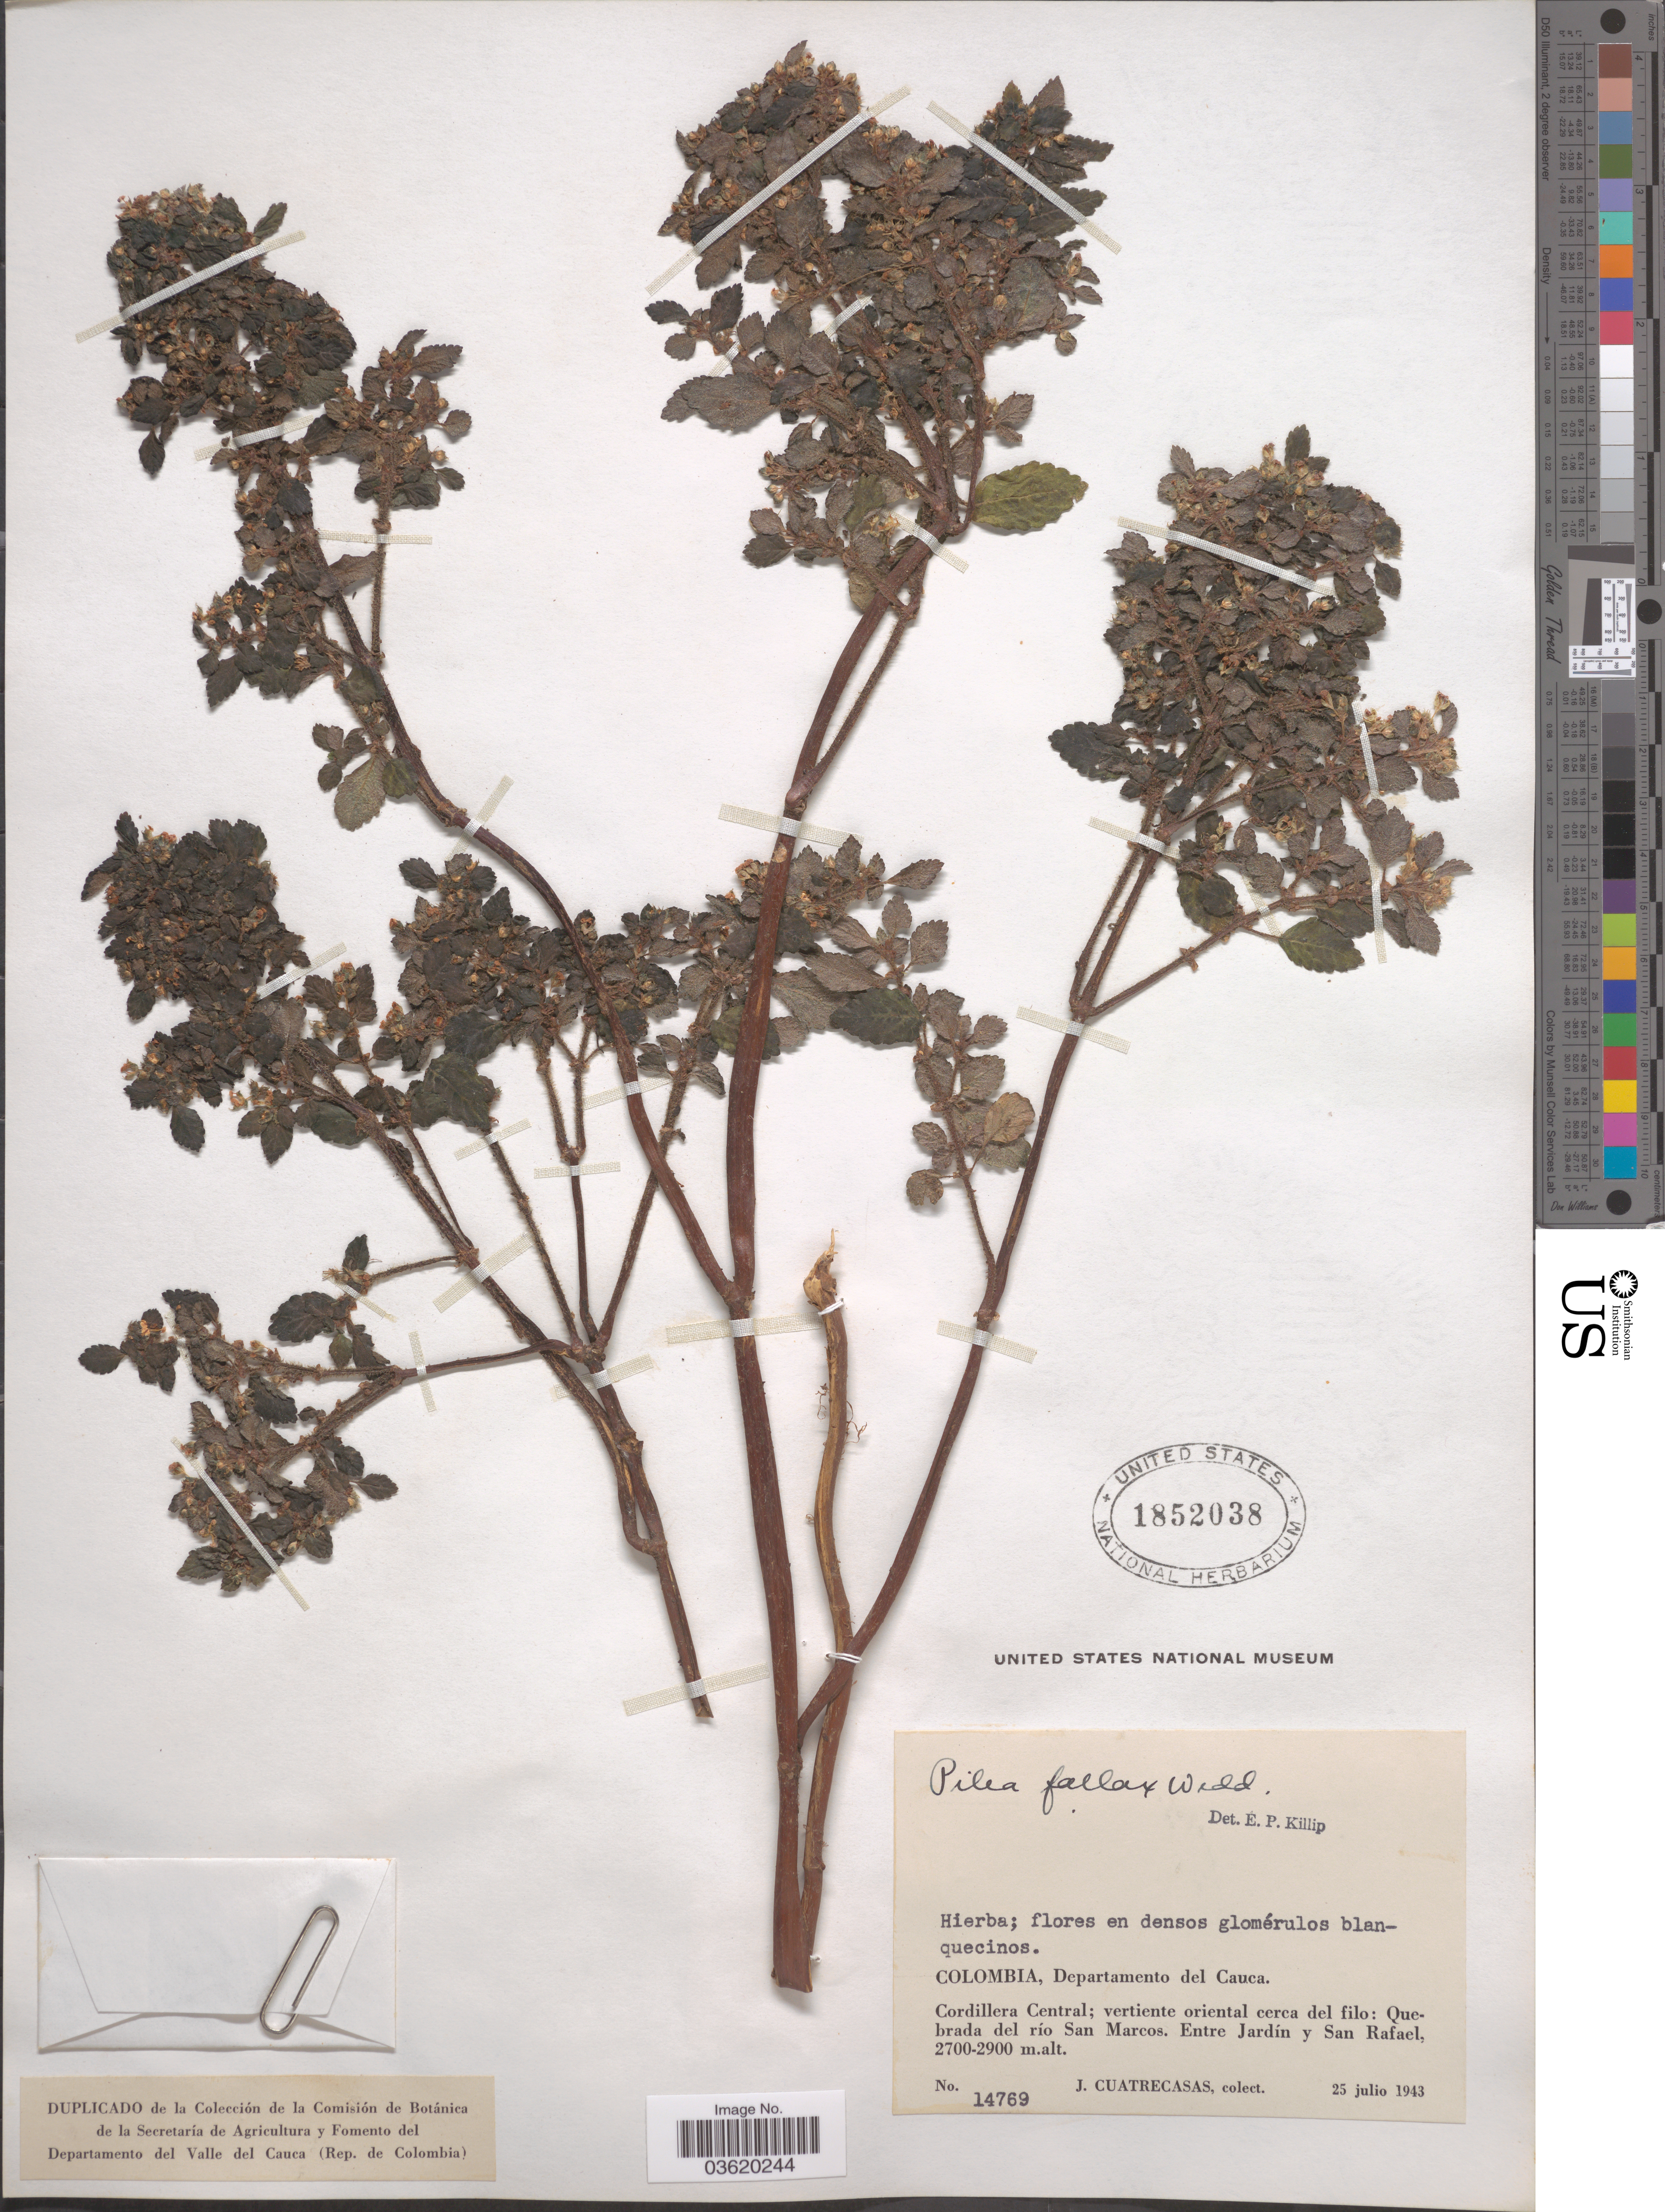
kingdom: Plantae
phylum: Tracheophyta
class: Magnoliopsida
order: Rosales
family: Urticaceae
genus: Pilea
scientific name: Pilea fallax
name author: Wedd.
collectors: J. Cuatrecasas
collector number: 14769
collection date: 1943-07-25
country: Colombia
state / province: Cauca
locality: Departamento del Cauca. Cordillera Central, vertiente oriental cerca del filo: Quebrada del río San Marcos. Entre Jardín y San Rafael.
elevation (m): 2700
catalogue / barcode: US 1852038